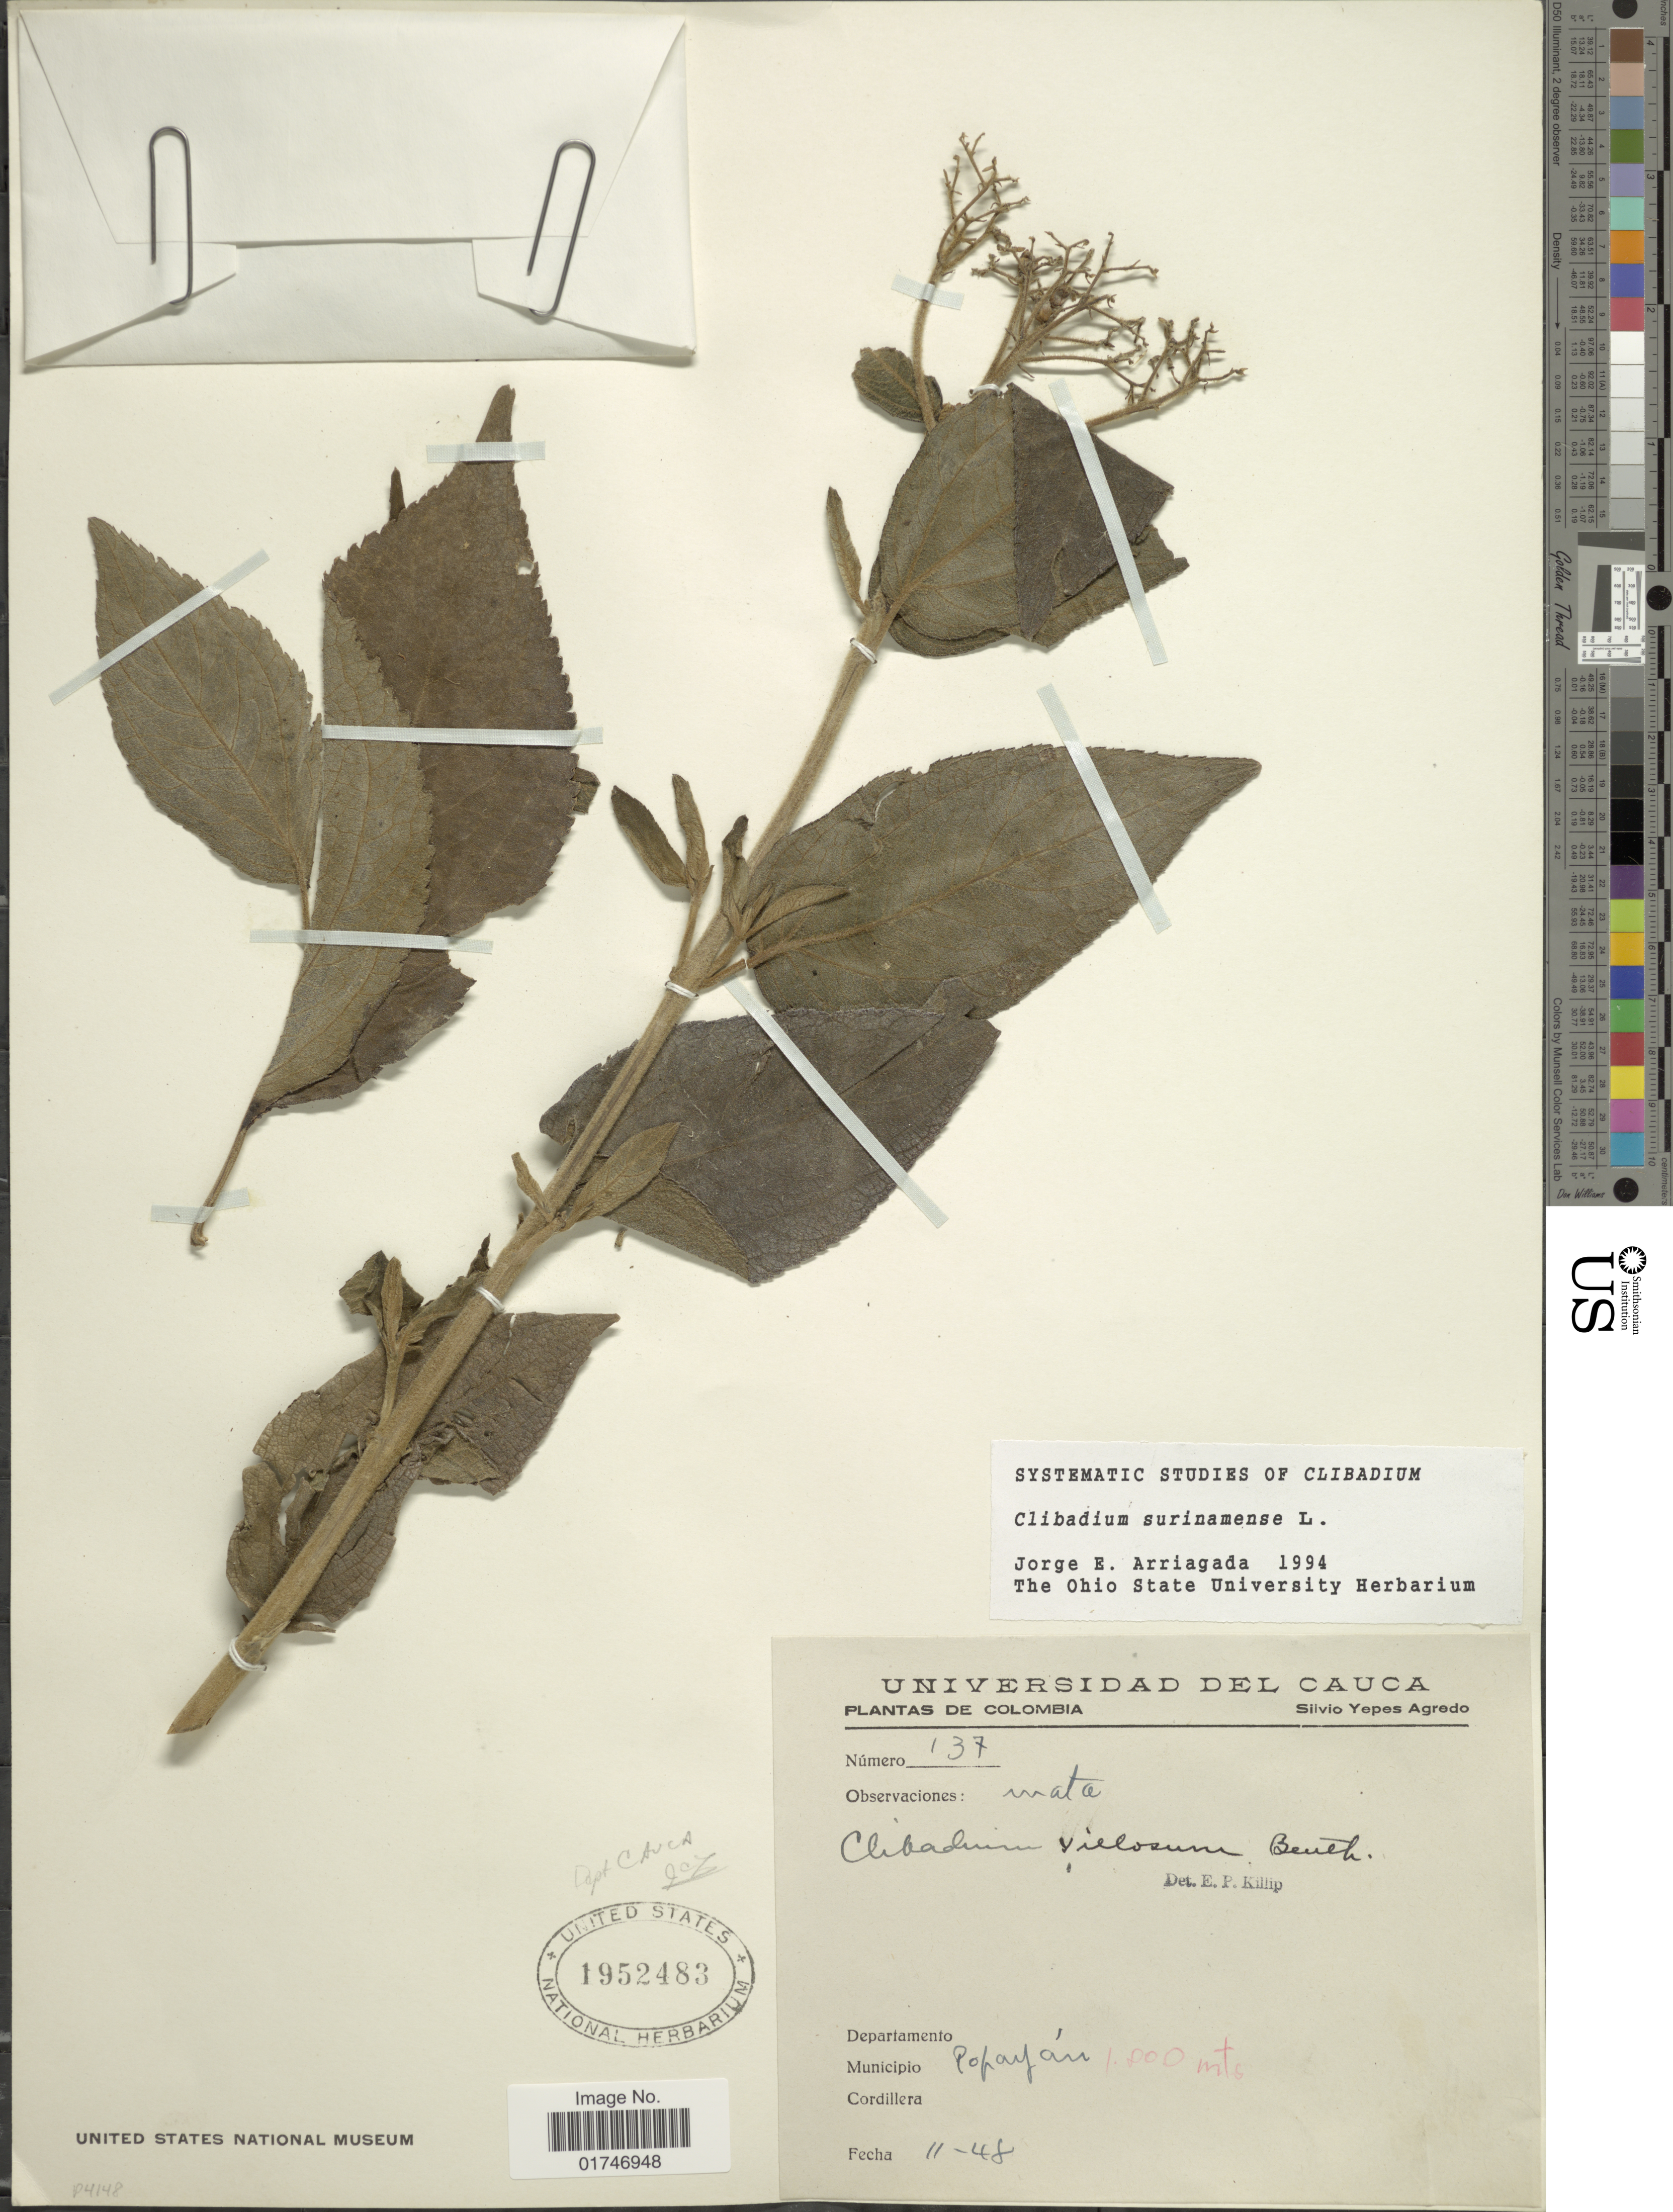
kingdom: Plantae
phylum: Tracheophyta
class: Magnoliopsida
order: Asterales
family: Asteraceae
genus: Clibadium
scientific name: Clibadium surinamense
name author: L.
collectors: S. Yepes-Agredo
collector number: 137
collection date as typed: Transcribed d/m/y: /11/48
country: Colombia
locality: Municipio Popayán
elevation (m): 1000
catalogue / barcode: US 19524836